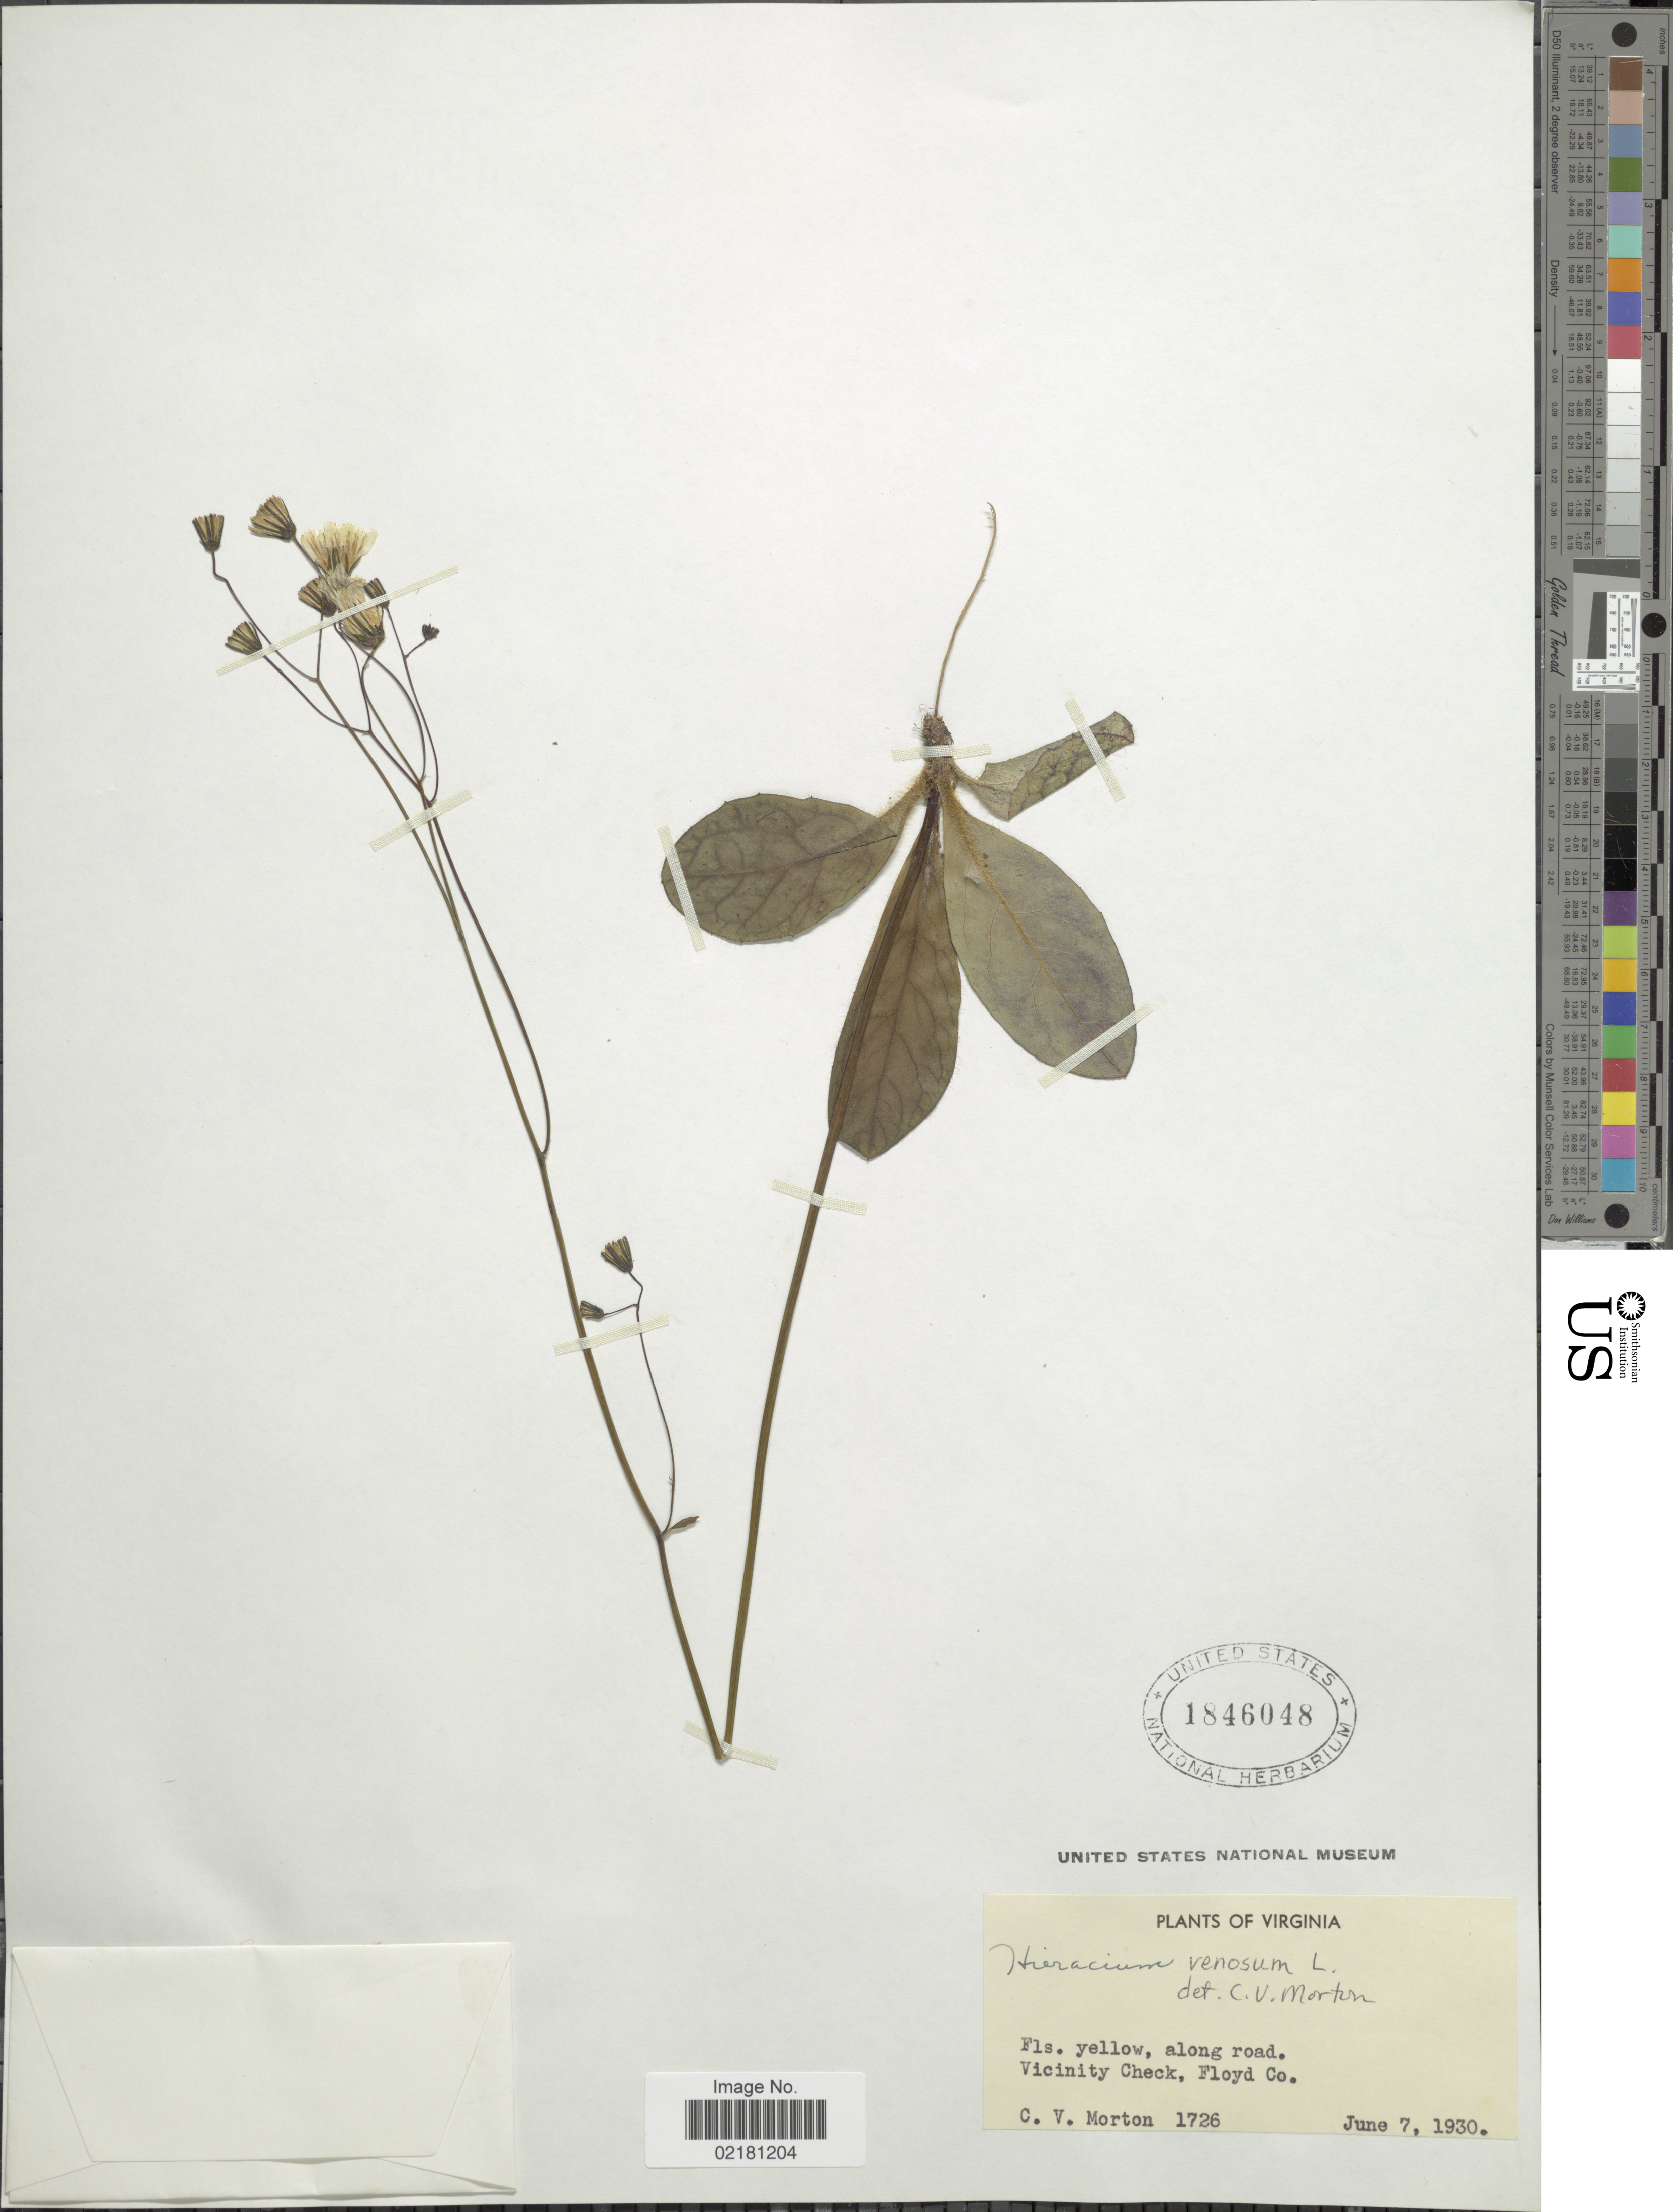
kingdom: Plantae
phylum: Tracheophyta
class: Magnoliopsida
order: Asterales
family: Asteraceae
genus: Hieracium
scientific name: Hieracium venosum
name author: L.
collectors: C. V. Morton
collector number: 1726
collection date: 1930-06-07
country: United States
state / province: Virginia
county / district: Floyd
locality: Vicinity of Check, Floyd Co.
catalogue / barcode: US 1846048